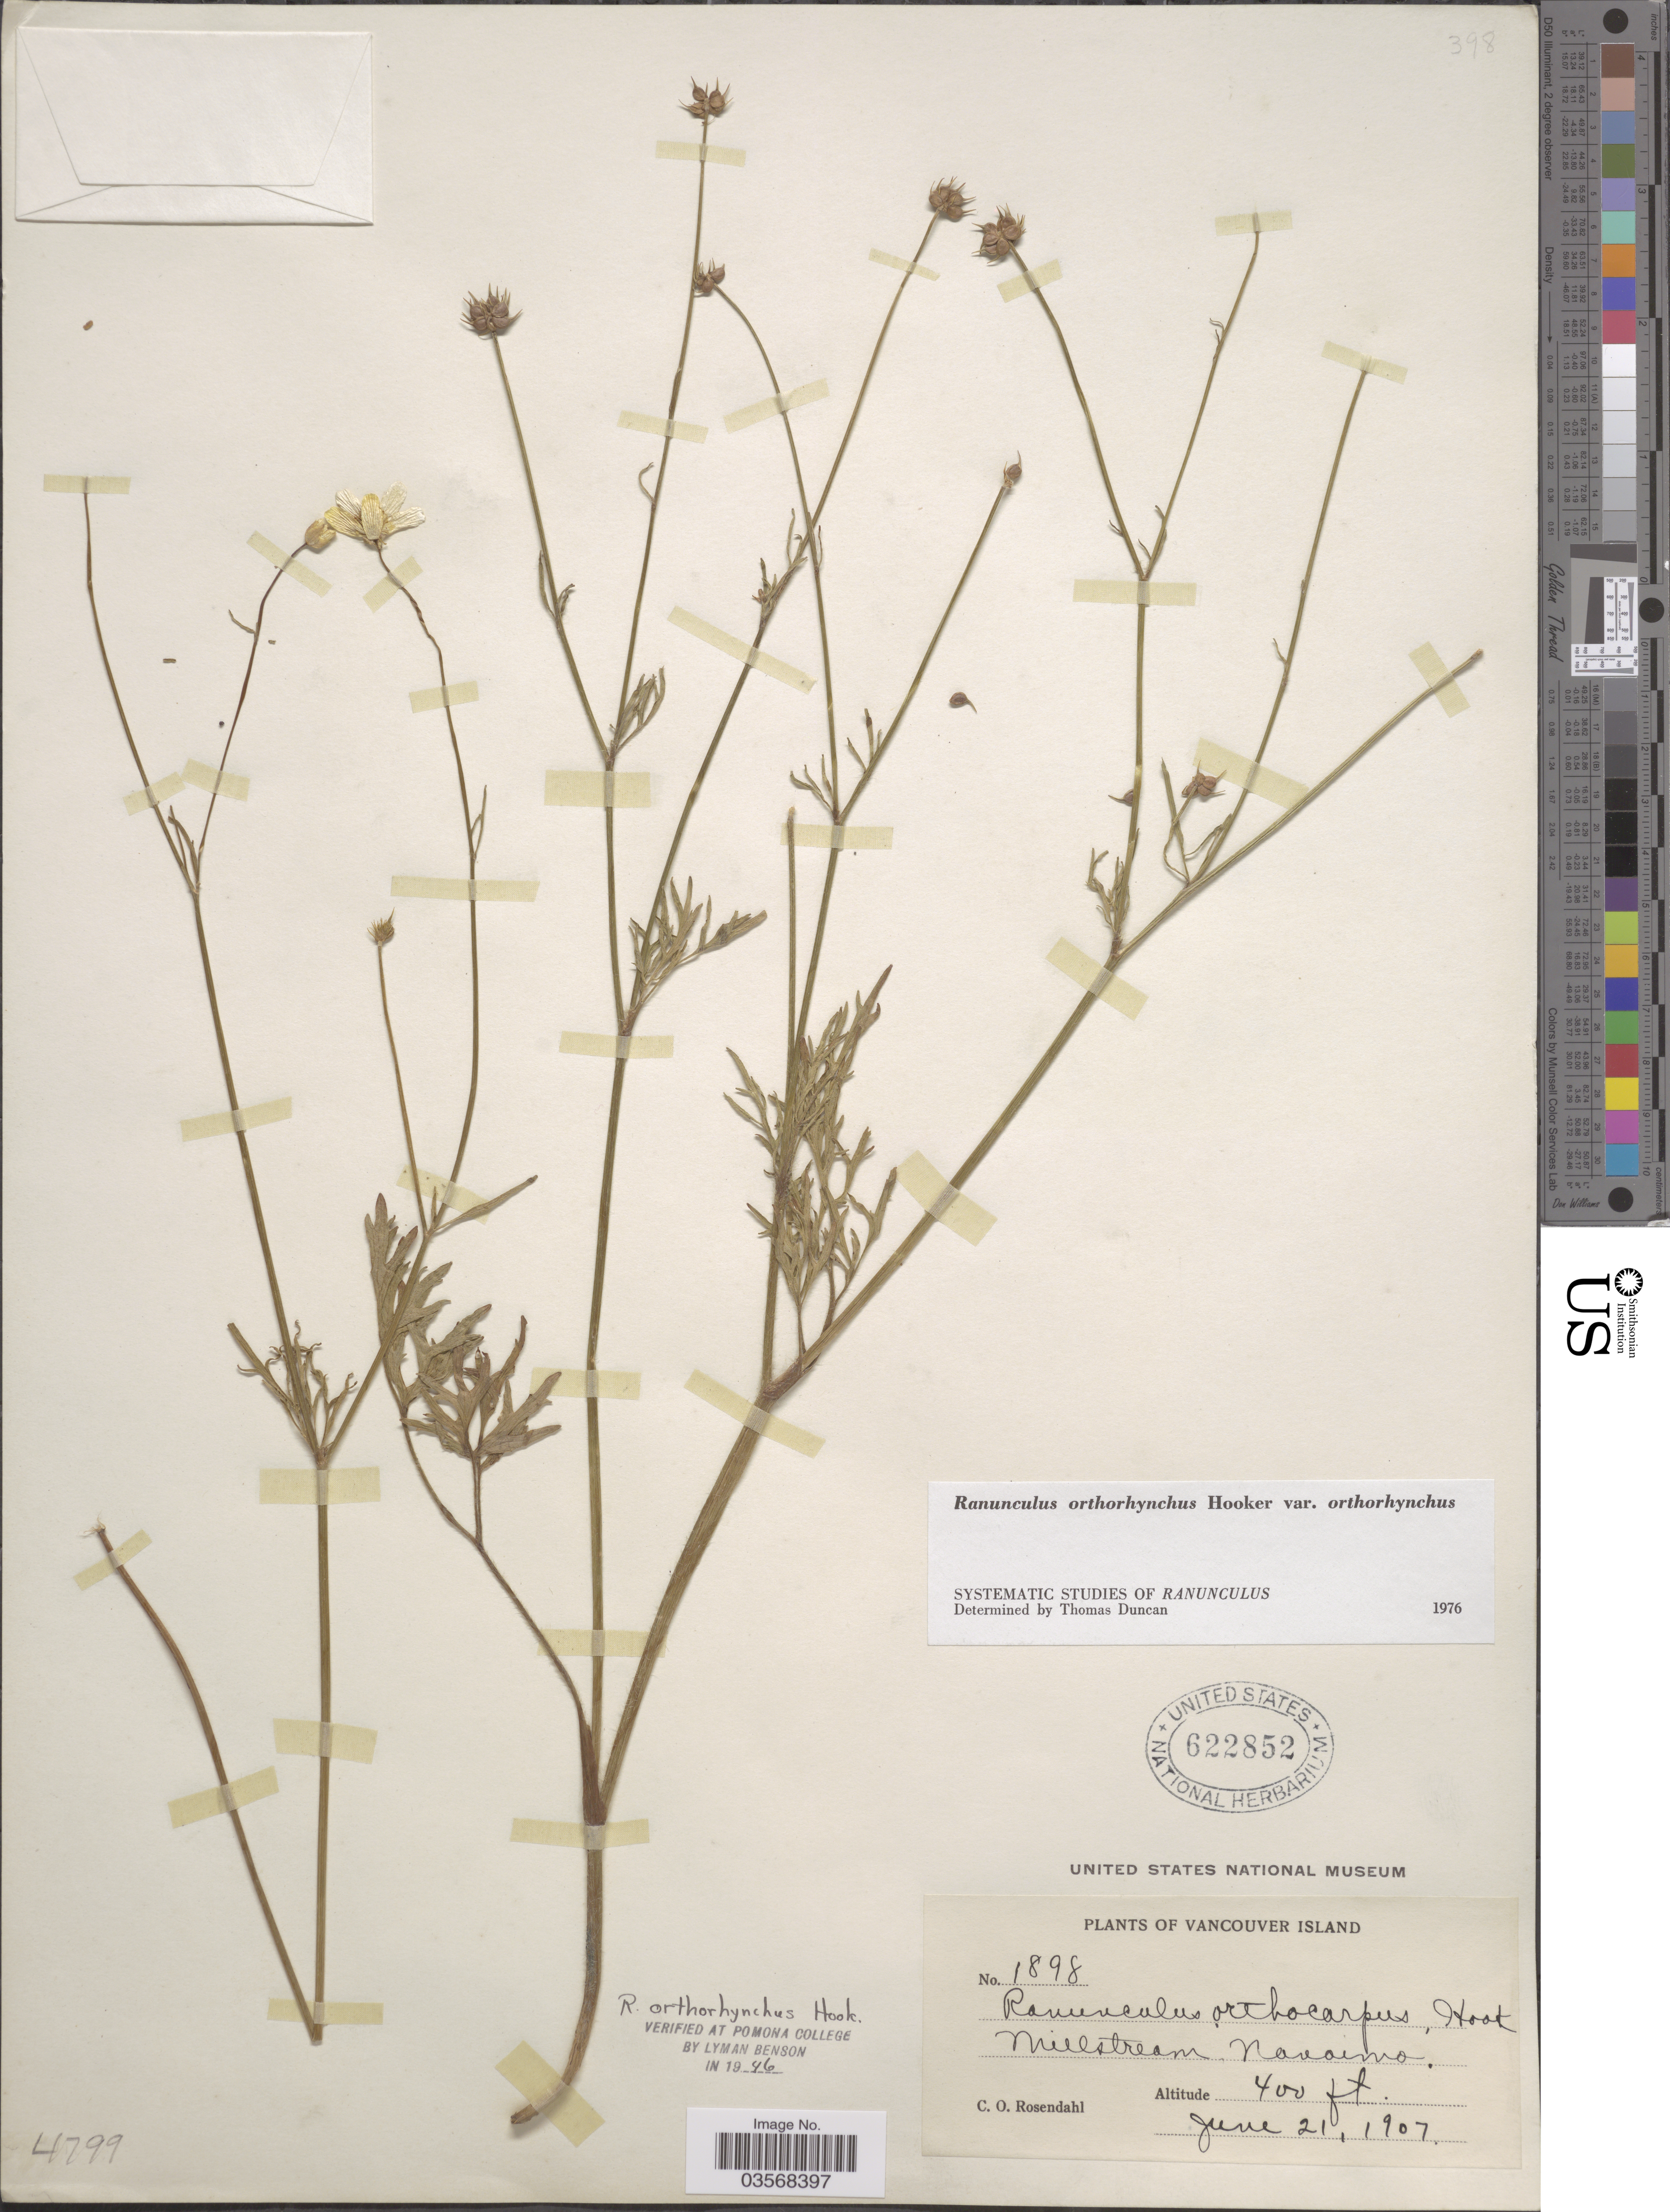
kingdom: Plantae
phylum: Tracheophyta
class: Magnoliopsida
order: Ranunculales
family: Ranunculaceae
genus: Ranunculus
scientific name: Ranunculus orthorhynchus var. orthorhynchus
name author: Hook.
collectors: C. O. Rosendahl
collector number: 1898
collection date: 1907-06-21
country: Canada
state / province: British Columbia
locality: Vancouver Island. Millstream. Nanaimo.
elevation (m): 122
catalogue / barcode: US 622852